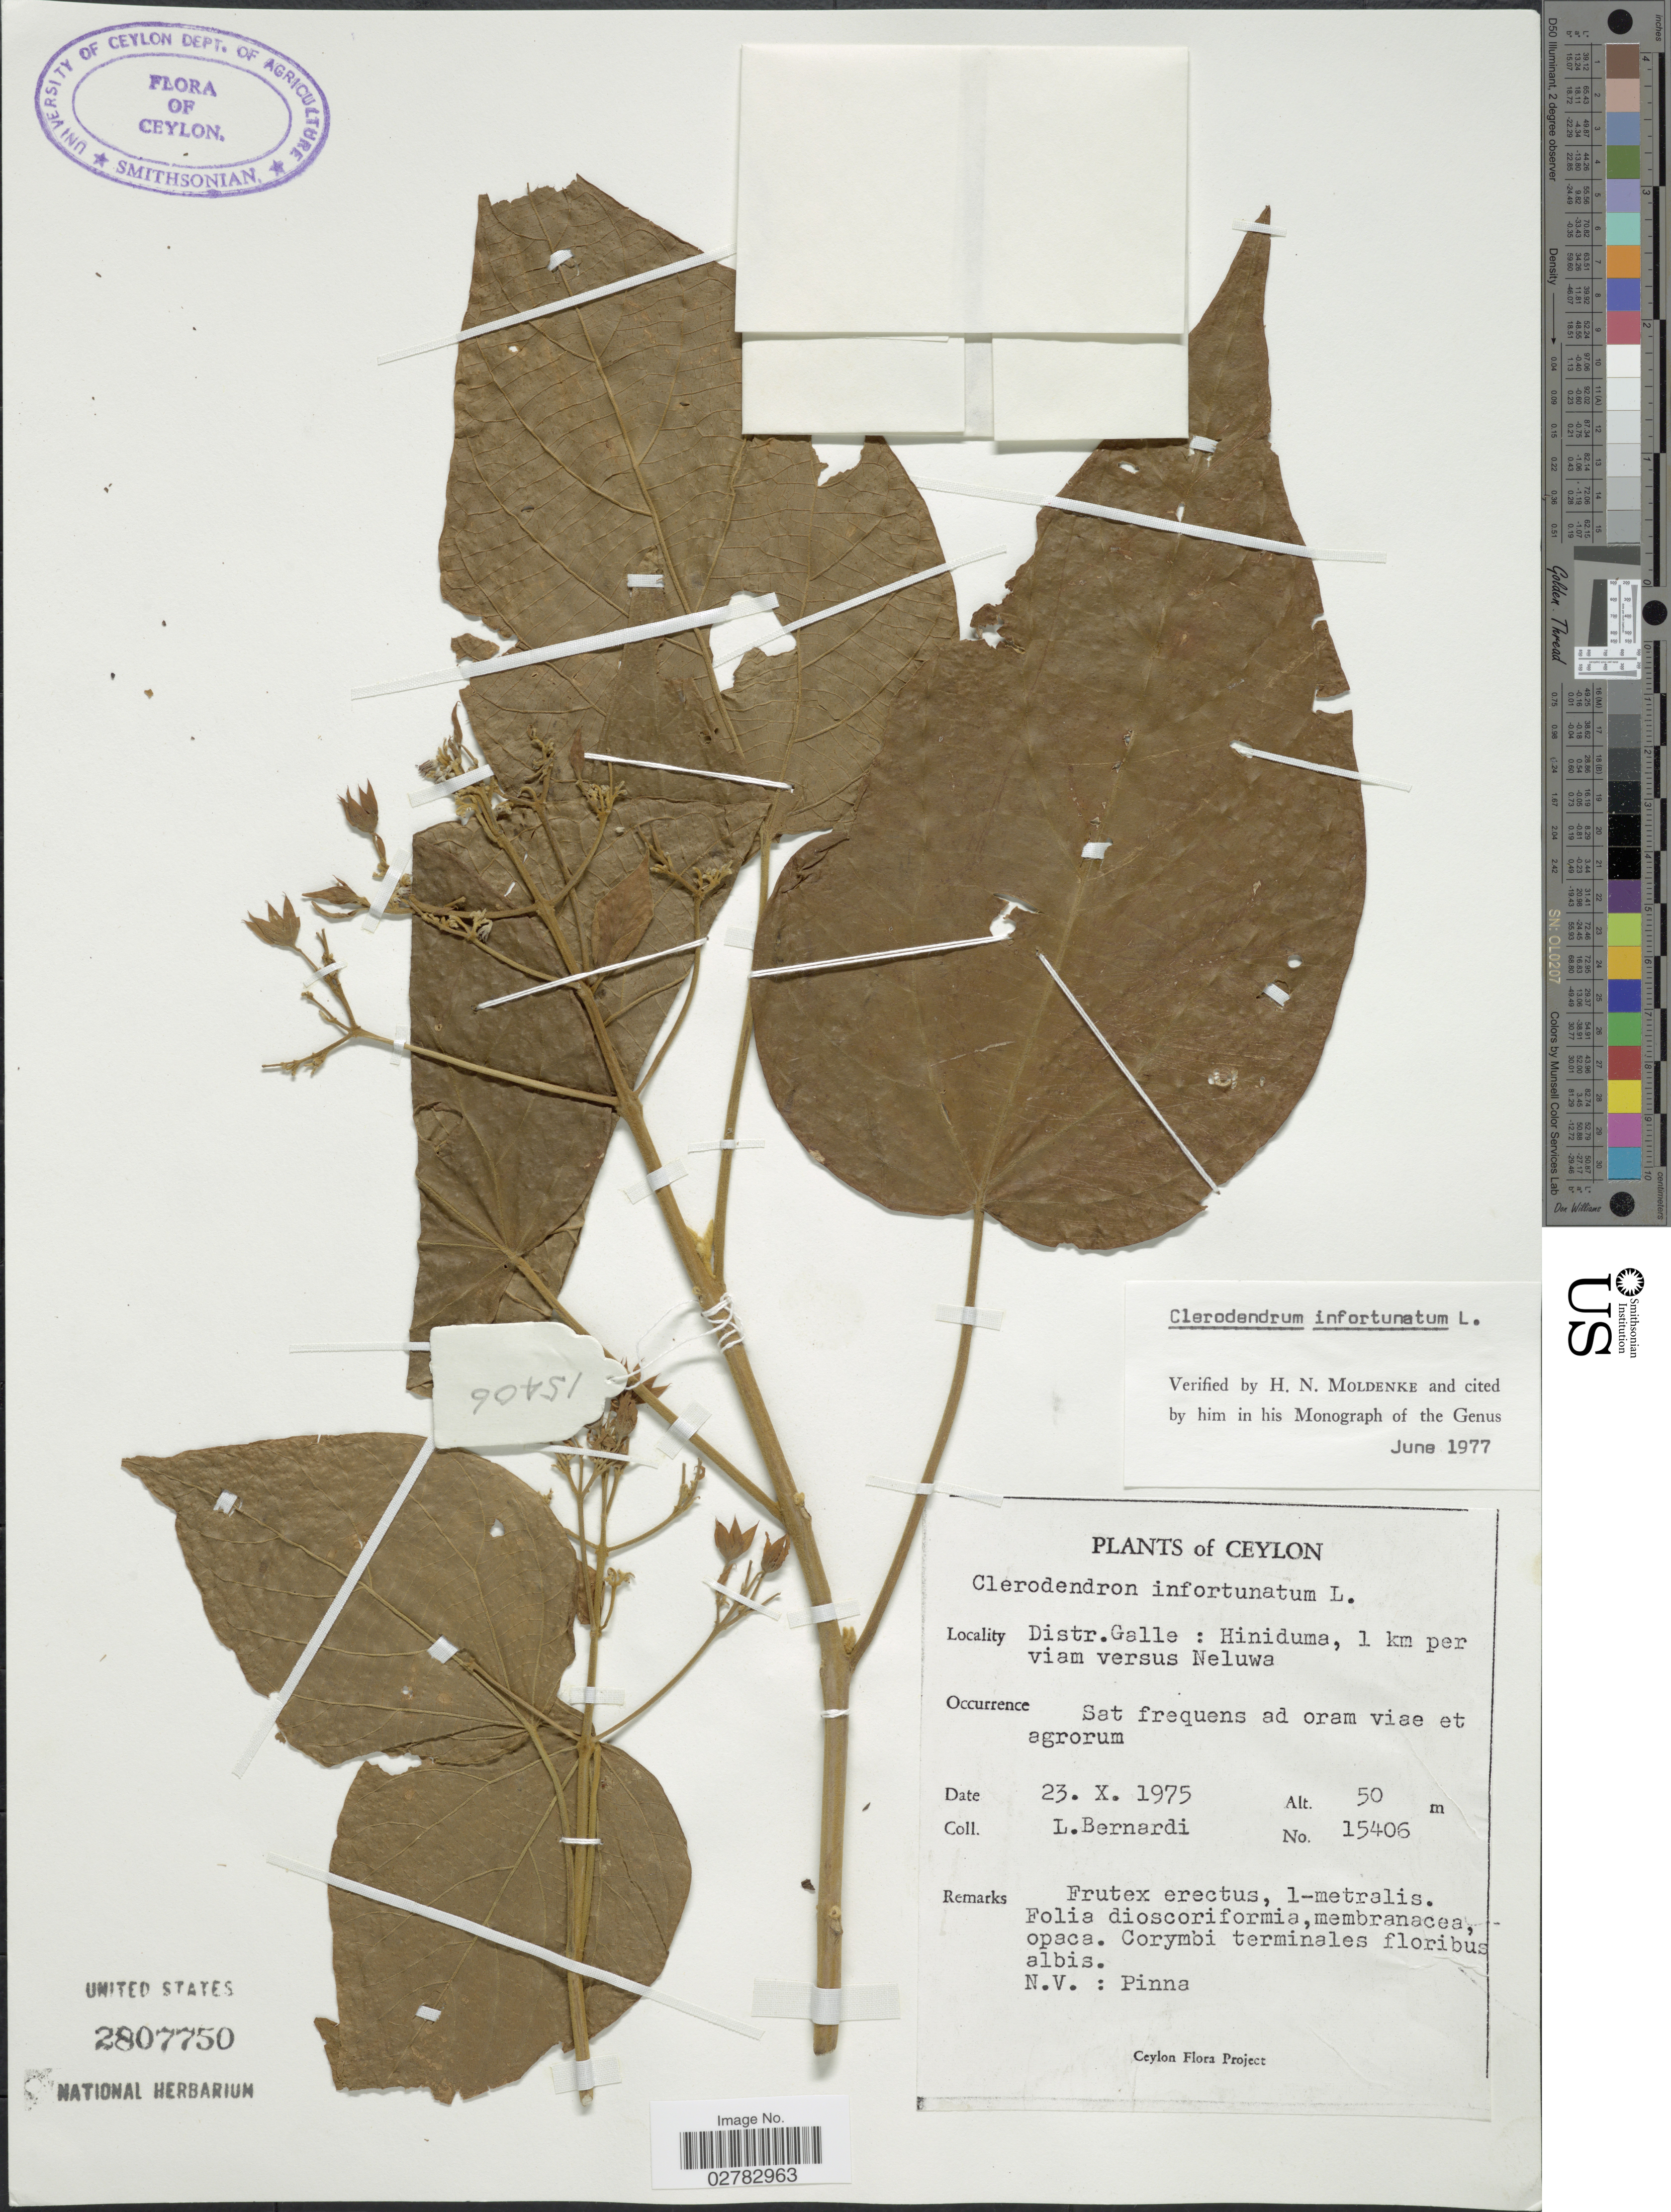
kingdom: Plantae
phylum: Tracheophyta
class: Magnoliopsida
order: Lamiales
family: Lamiaceae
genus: Clerodendrum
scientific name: Clerodendrum infortunatum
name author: L.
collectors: L. Bernardi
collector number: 15406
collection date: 1975-10-23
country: Sri Lanka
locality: Ceylon. Distr. Galle: Hiniduma, 1 km per viam versus Neluwa.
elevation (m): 50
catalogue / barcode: US 2807750